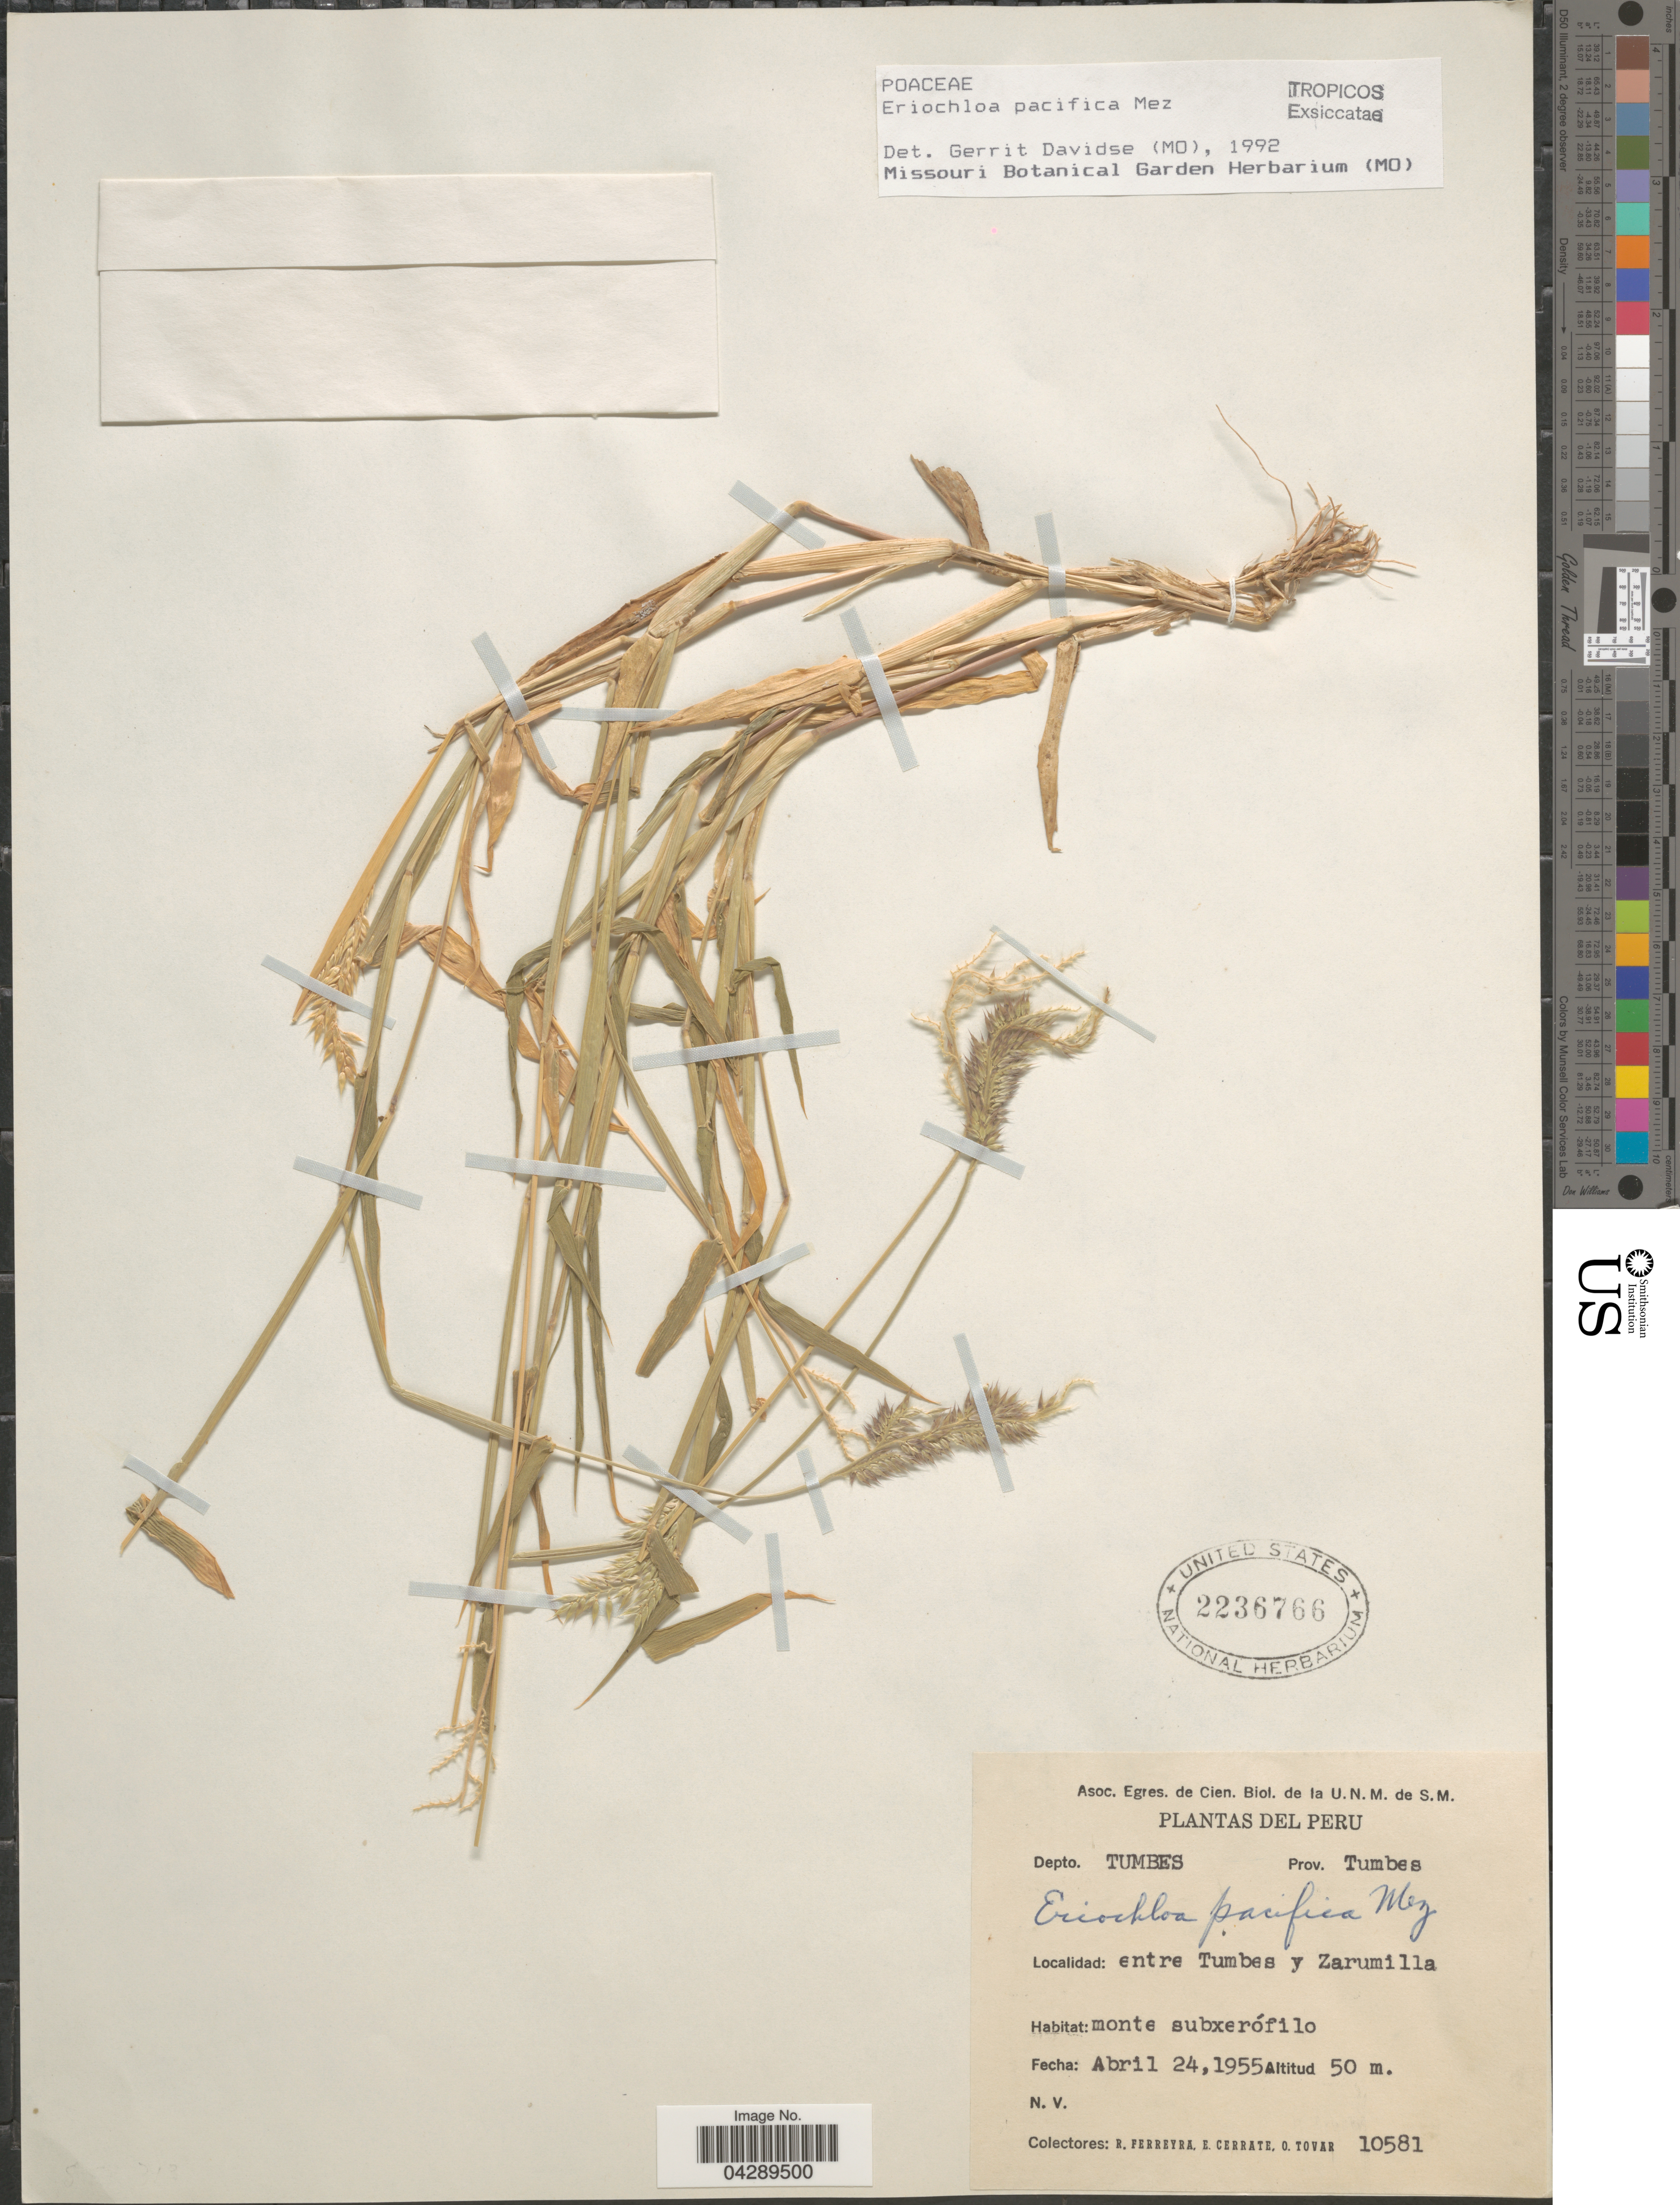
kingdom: Plantae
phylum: Tracheophyta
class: Liliopsida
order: Poales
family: Poaceae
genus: Eriochloa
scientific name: Eriochloa pacifica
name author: Mez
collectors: R. A. Ferreyra, E. Cerrate & Ó. Tovar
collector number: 10581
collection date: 1955-04-24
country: Peru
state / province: Tumbes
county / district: Tumbes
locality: Depto. Tumbes. Prov. Tumbes. Entre Tumbes y Zarumilla.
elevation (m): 50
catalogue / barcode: US 2236766